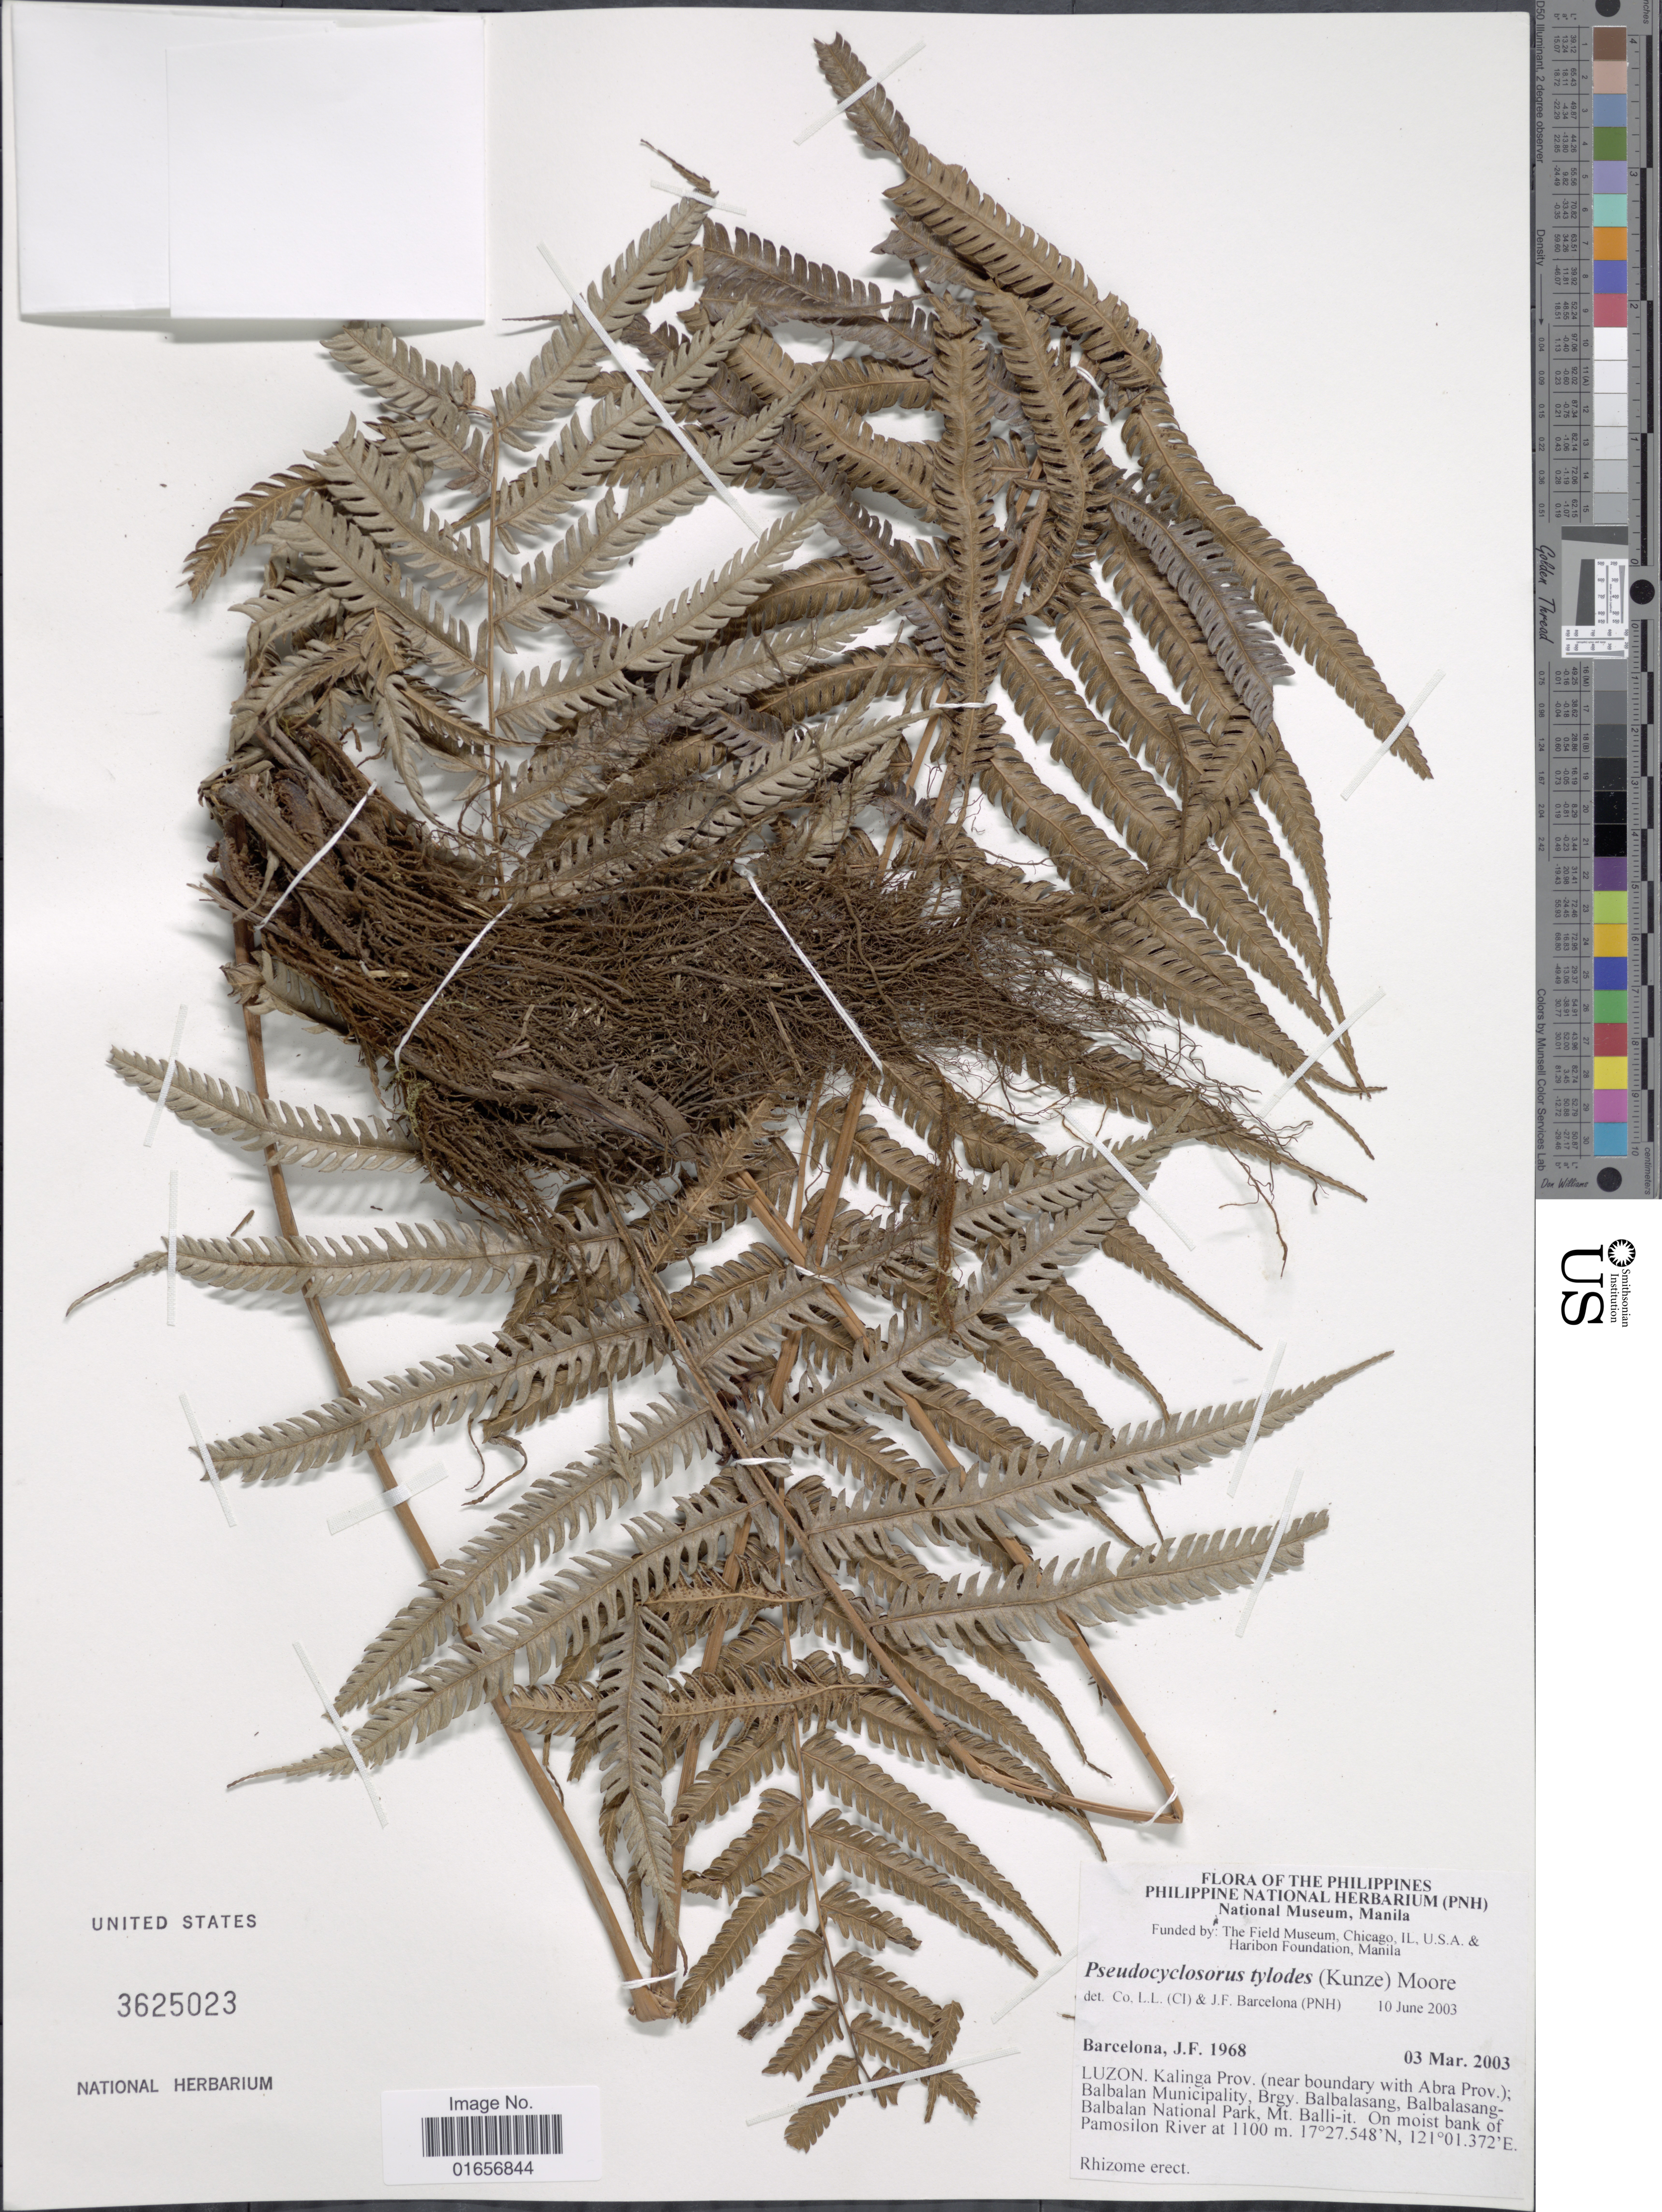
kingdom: Plantae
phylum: Tracheophyta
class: Polypodiopsida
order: Polypodiales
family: Thelypteridaceae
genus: Pseudocyclosorus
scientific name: Pseudocyclosorus tylodes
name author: (Kunze) Ching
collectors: J. F. Barcelona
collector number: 1968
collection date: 2003-03-03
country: Philippines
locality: Luzon, Kalinga, (near boundary with Abra Prov.); Balbalan Municipality, Brgy, Balbalasang, Balbalasang- Balbalan National Park, Mt. Balli- it, on moist bank of Pamosilon River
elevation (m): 1100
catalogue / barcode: US 3625023